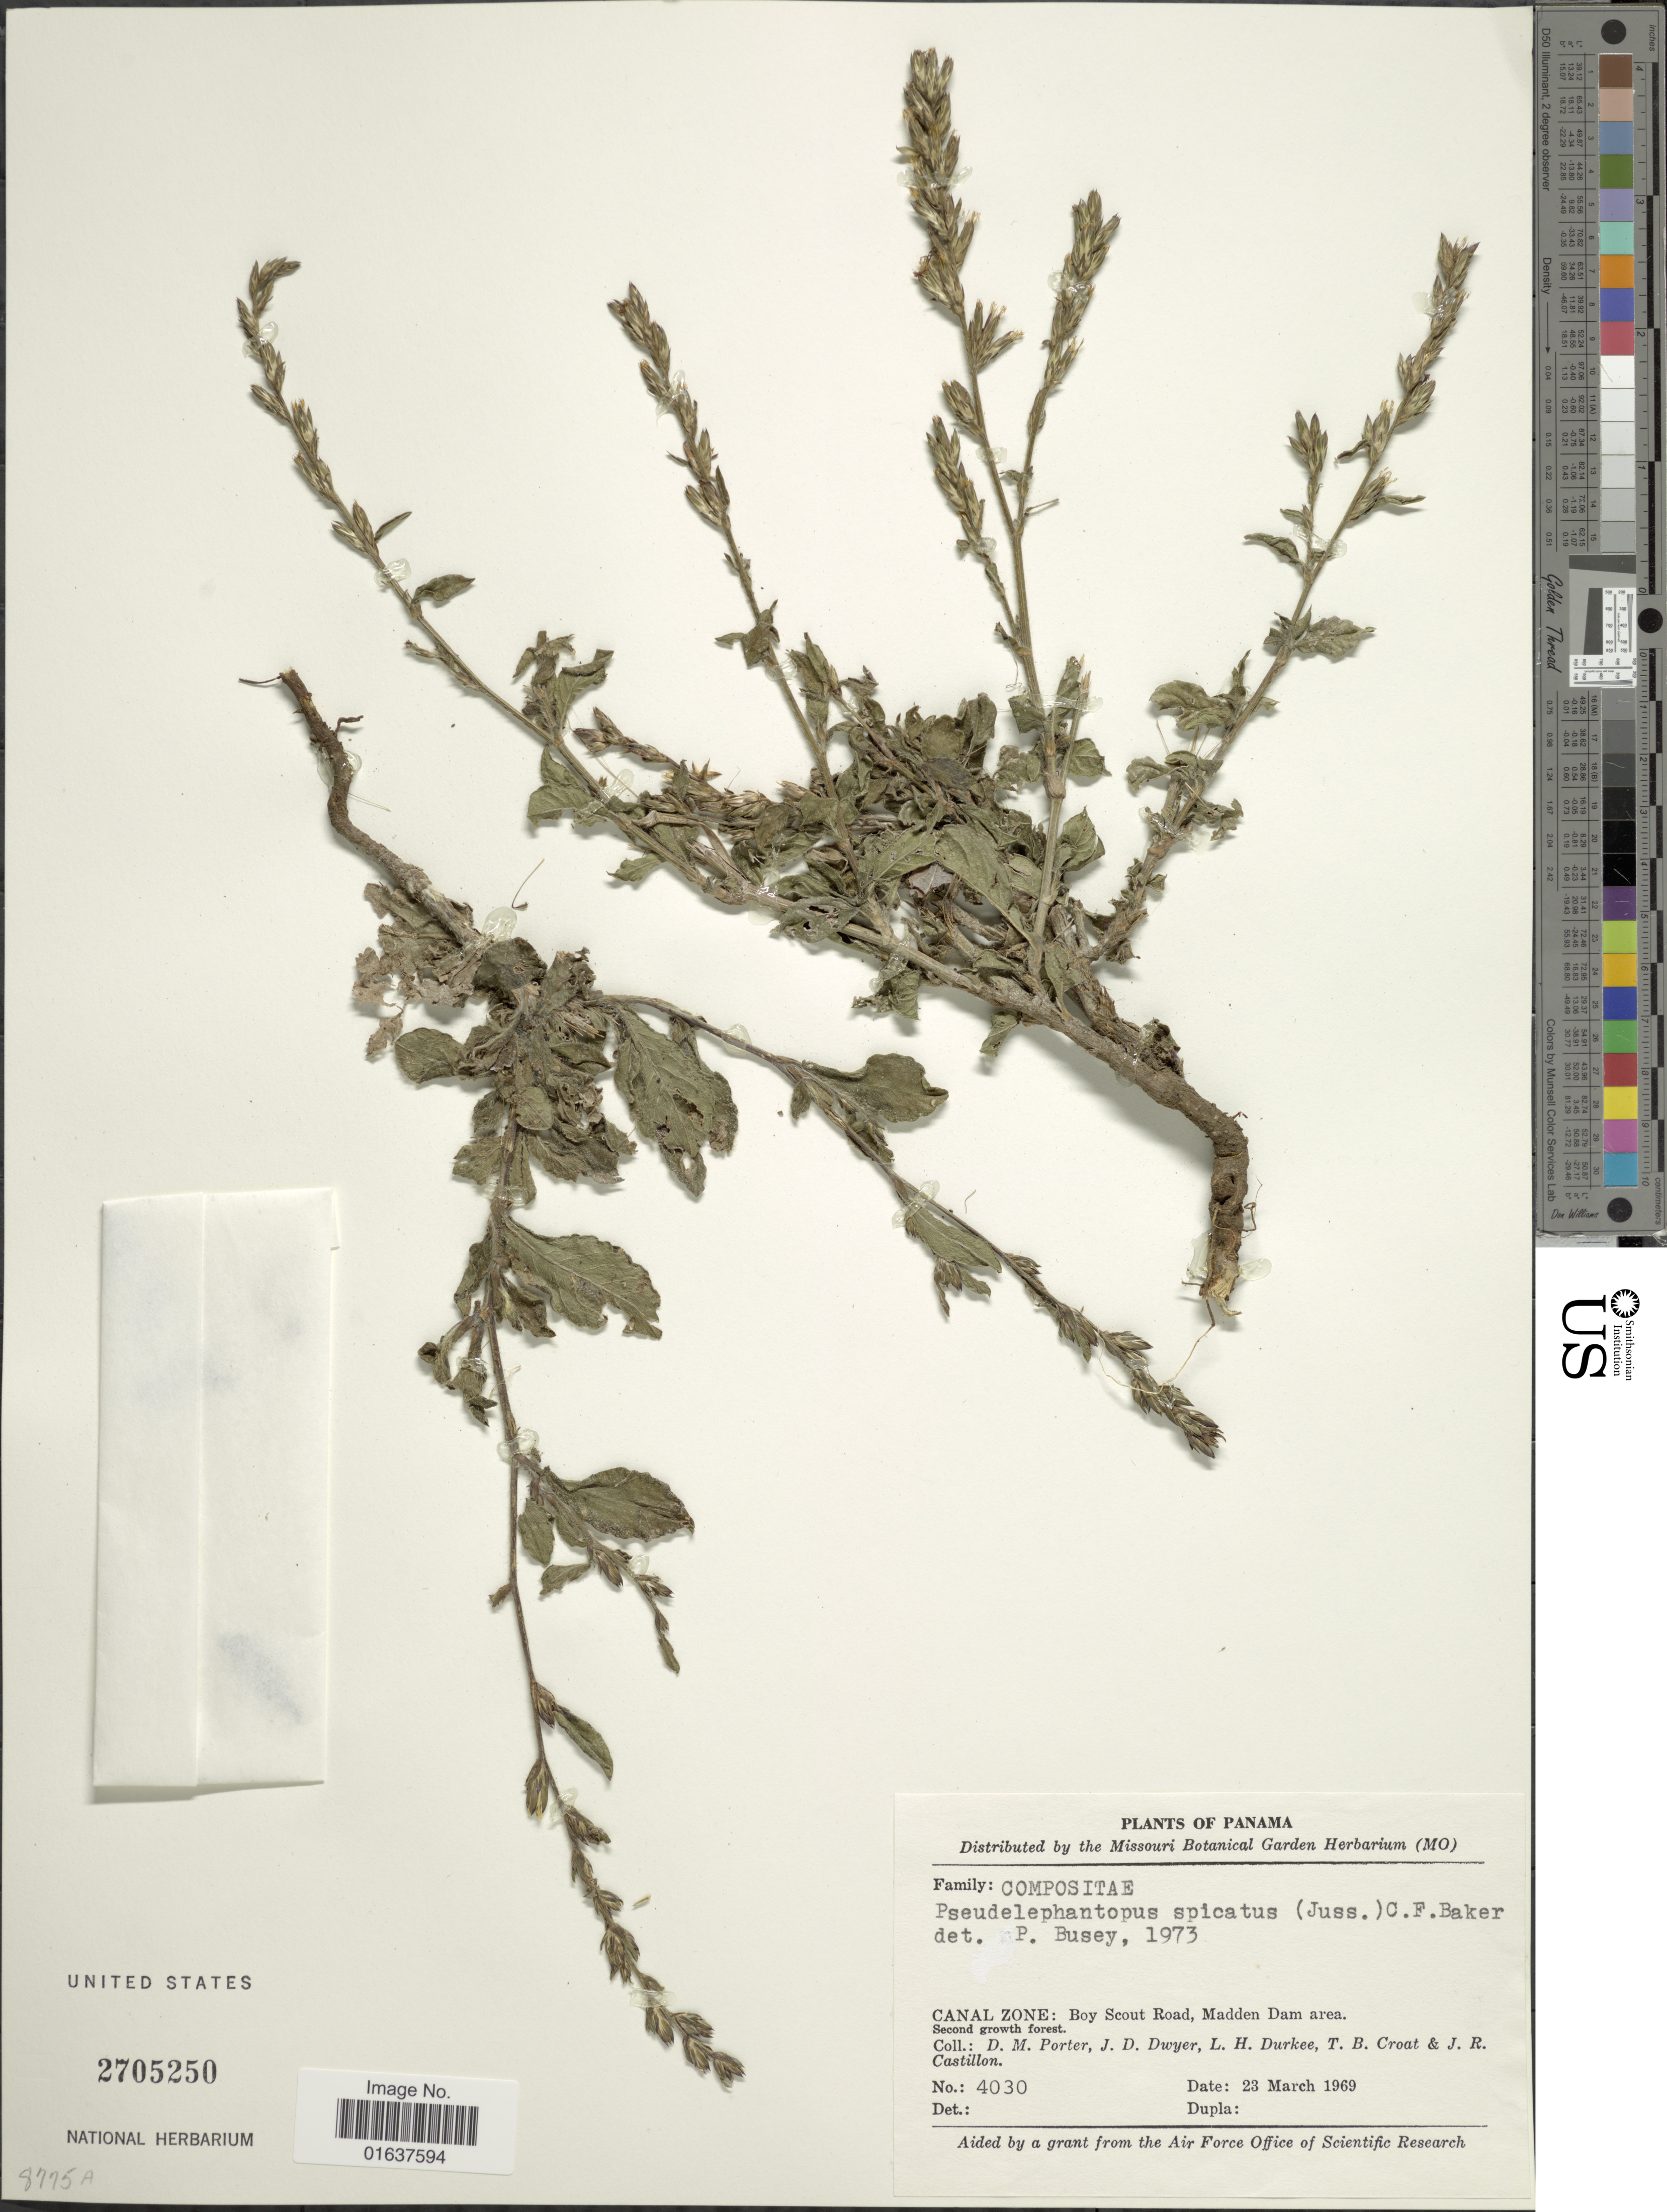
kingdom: Plantae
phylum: Tracheophyta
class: Magnoliopsida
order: Asterales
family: Asteraceae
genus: Pseudelephantopus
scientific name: Pseudelephantopus spicatus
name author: (Juss. ex Aubl.) C.F. Baker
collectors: D. Porter, J. D. Dwyer, L. H. Durkee, T. B. Croat & J. R. Castillon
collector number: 4030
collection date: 1969-03-23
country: Panama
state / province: Colón / Panamá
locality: Canal Zone: Boy Scout Road, Madden Dam Area.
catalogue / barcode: US 2705250